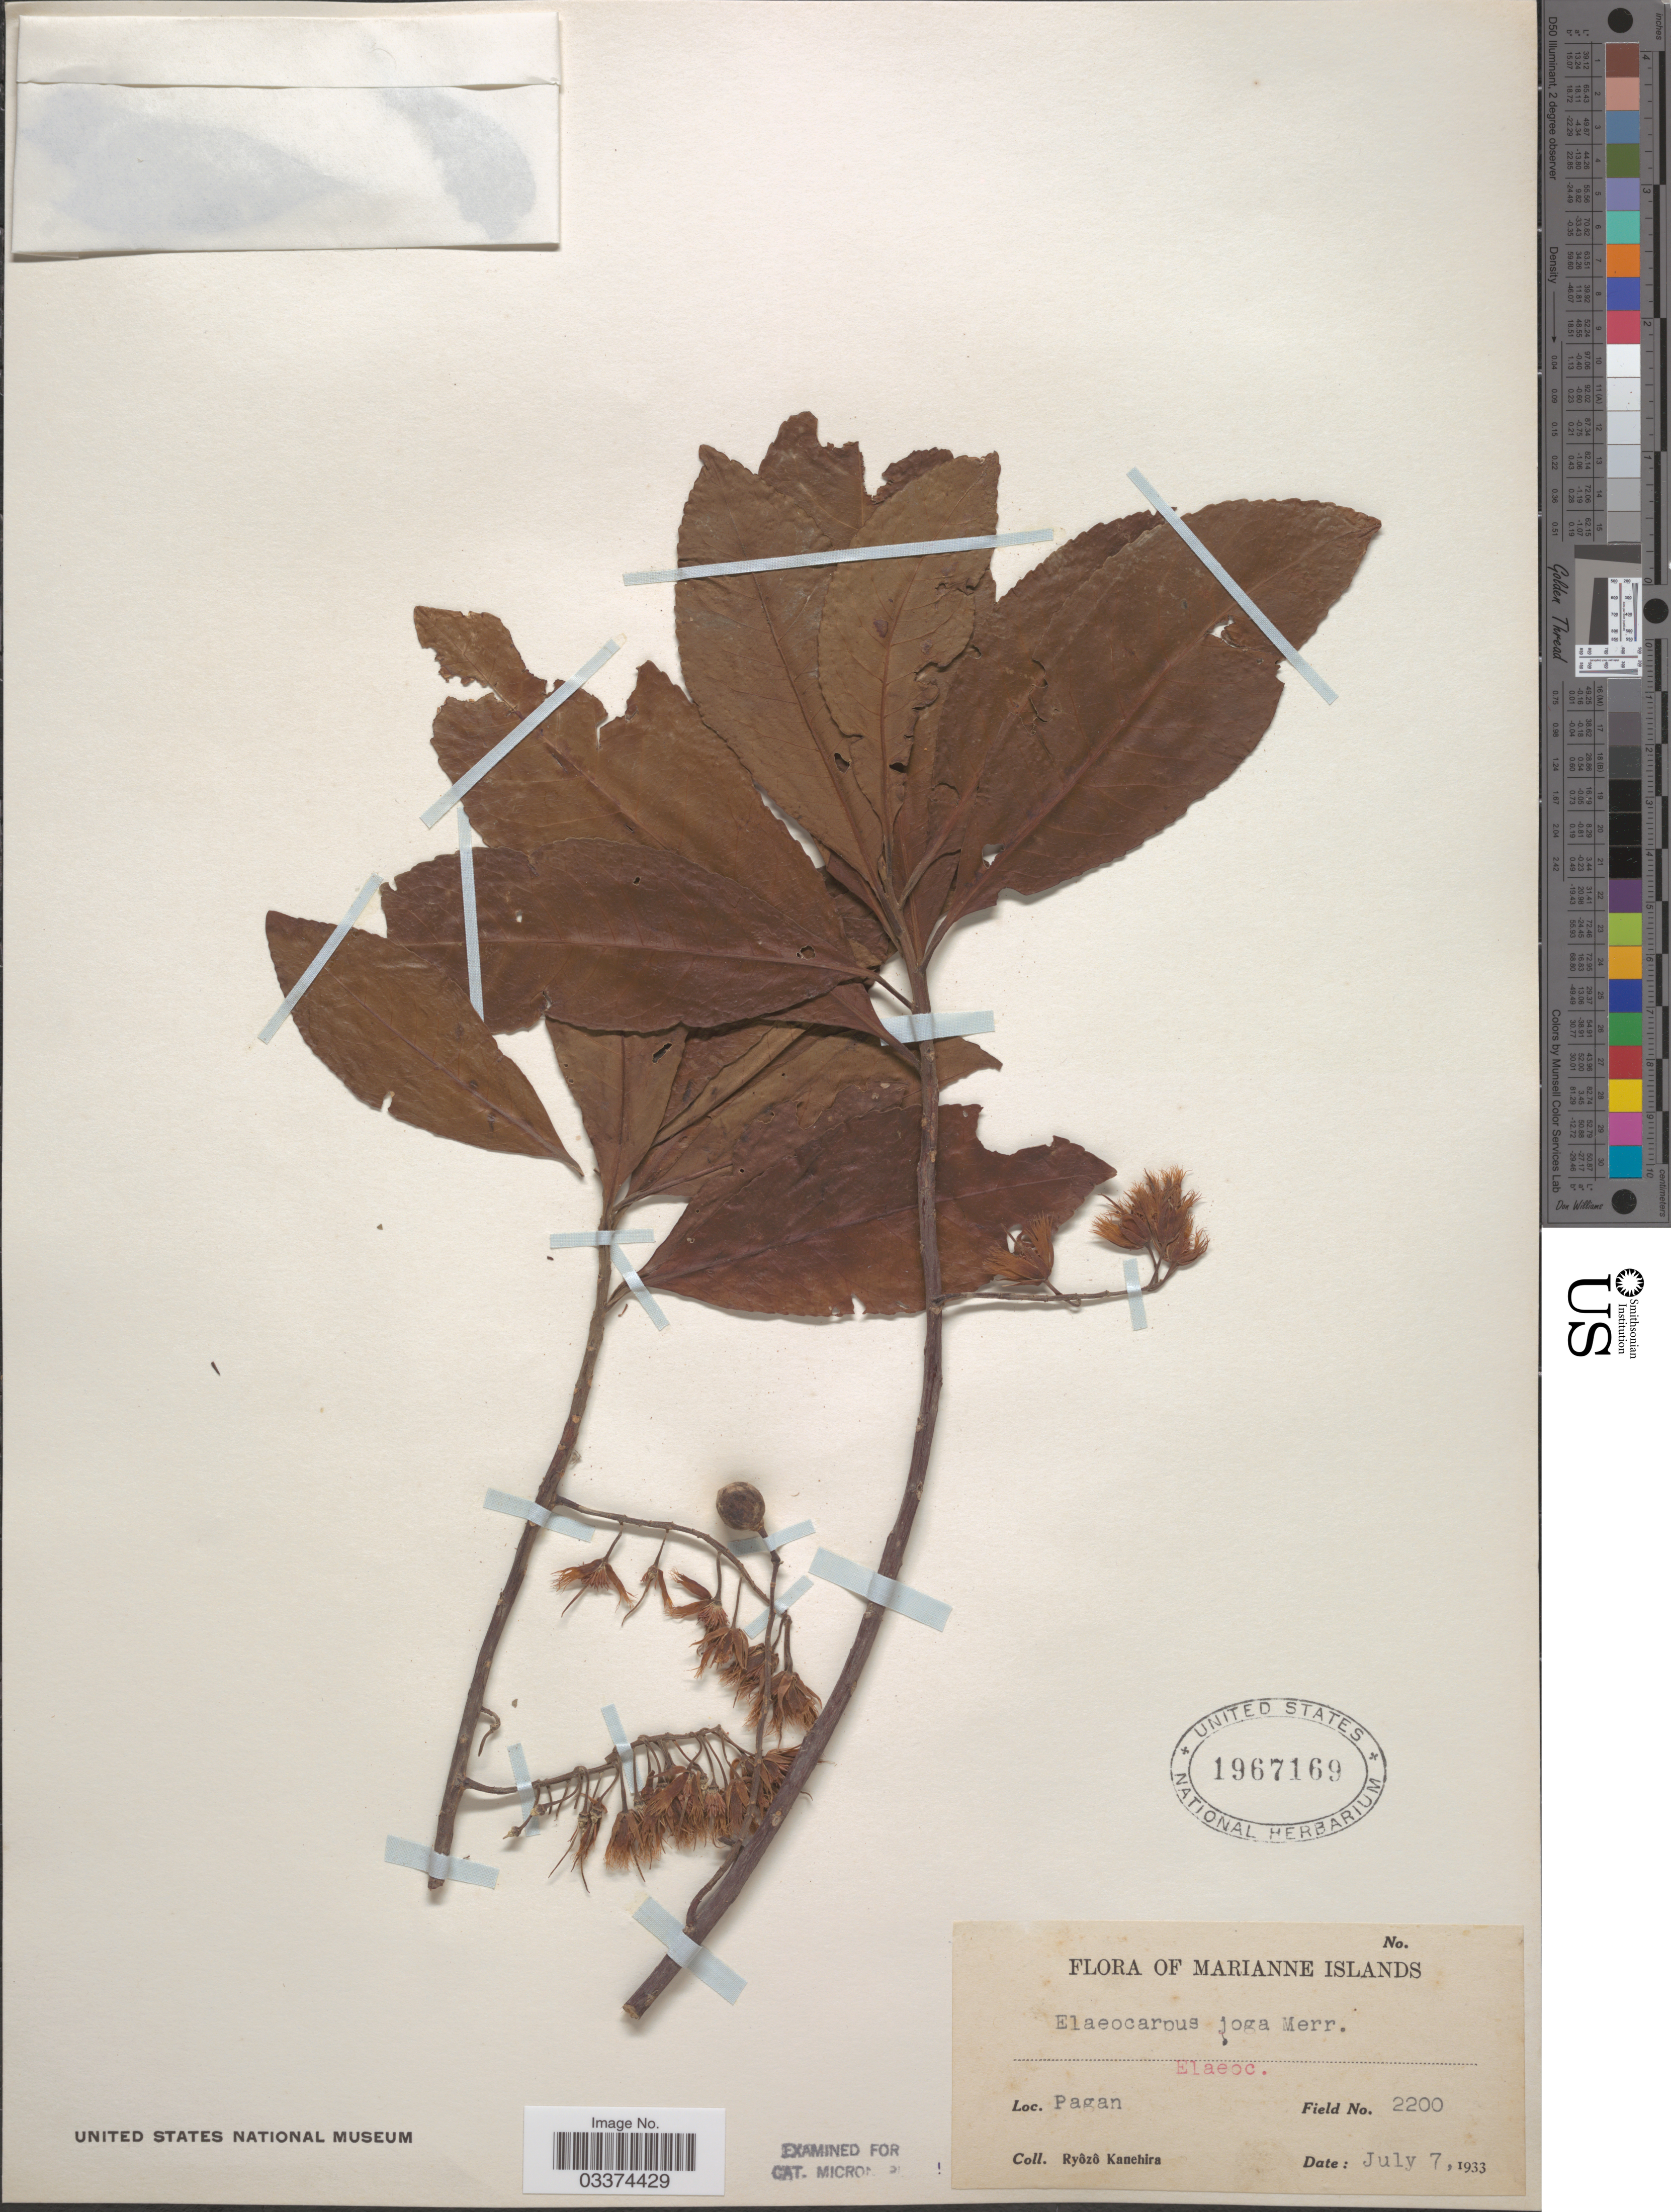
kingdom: Plantae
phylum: Tracheophyta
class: Magnoliopsida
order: Oxalidales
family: Elaeocarpaceae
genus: Elaeocarpus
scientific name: Elaeocarpus joga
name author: Merr.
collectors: R. Kanehira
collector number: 2200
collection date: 1933-07-07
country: Northern Mariana Islands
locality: Marianne Islands, Pagan.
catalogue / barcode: US 1967169